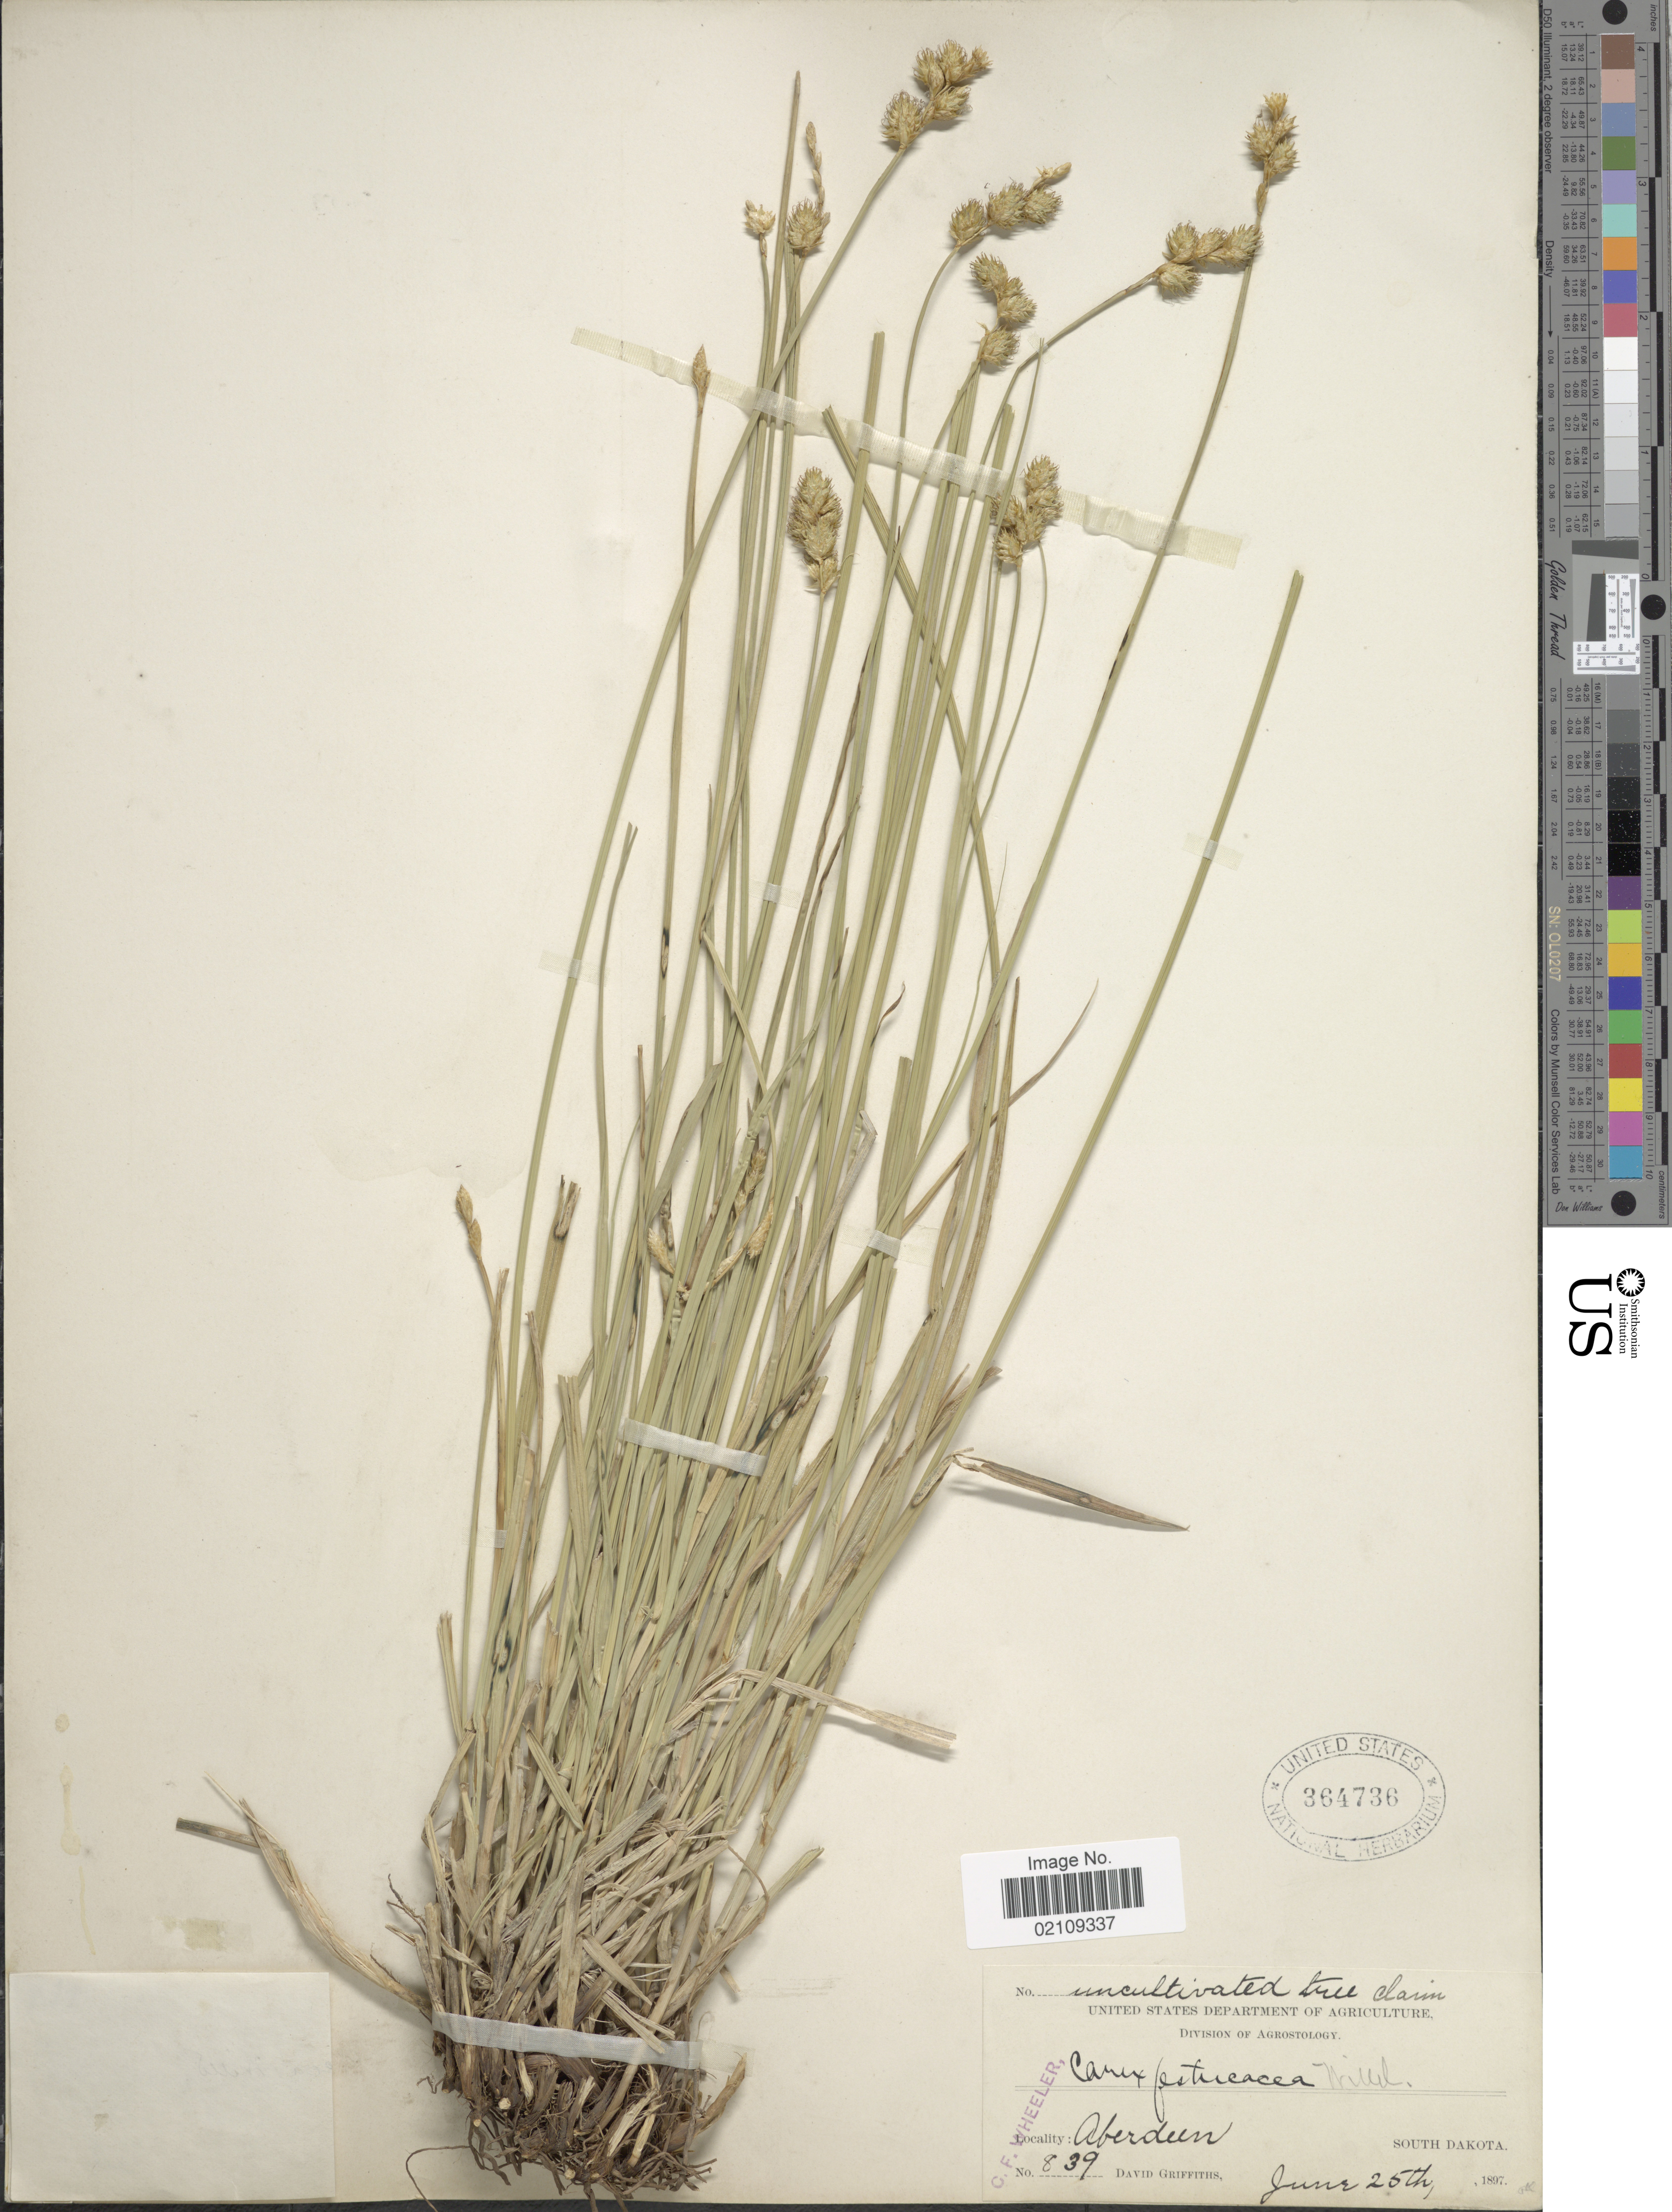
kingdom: Plantae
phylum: Tracheophyta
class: Liliopsida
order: Poales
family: Cyperaceae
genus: Carex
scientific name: Carex festucacea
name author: Willd.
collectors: D. Griffiths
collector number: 839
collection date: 1897-06-25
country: United States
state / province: South Dakota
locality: Aberdeen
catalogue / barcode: US 364736